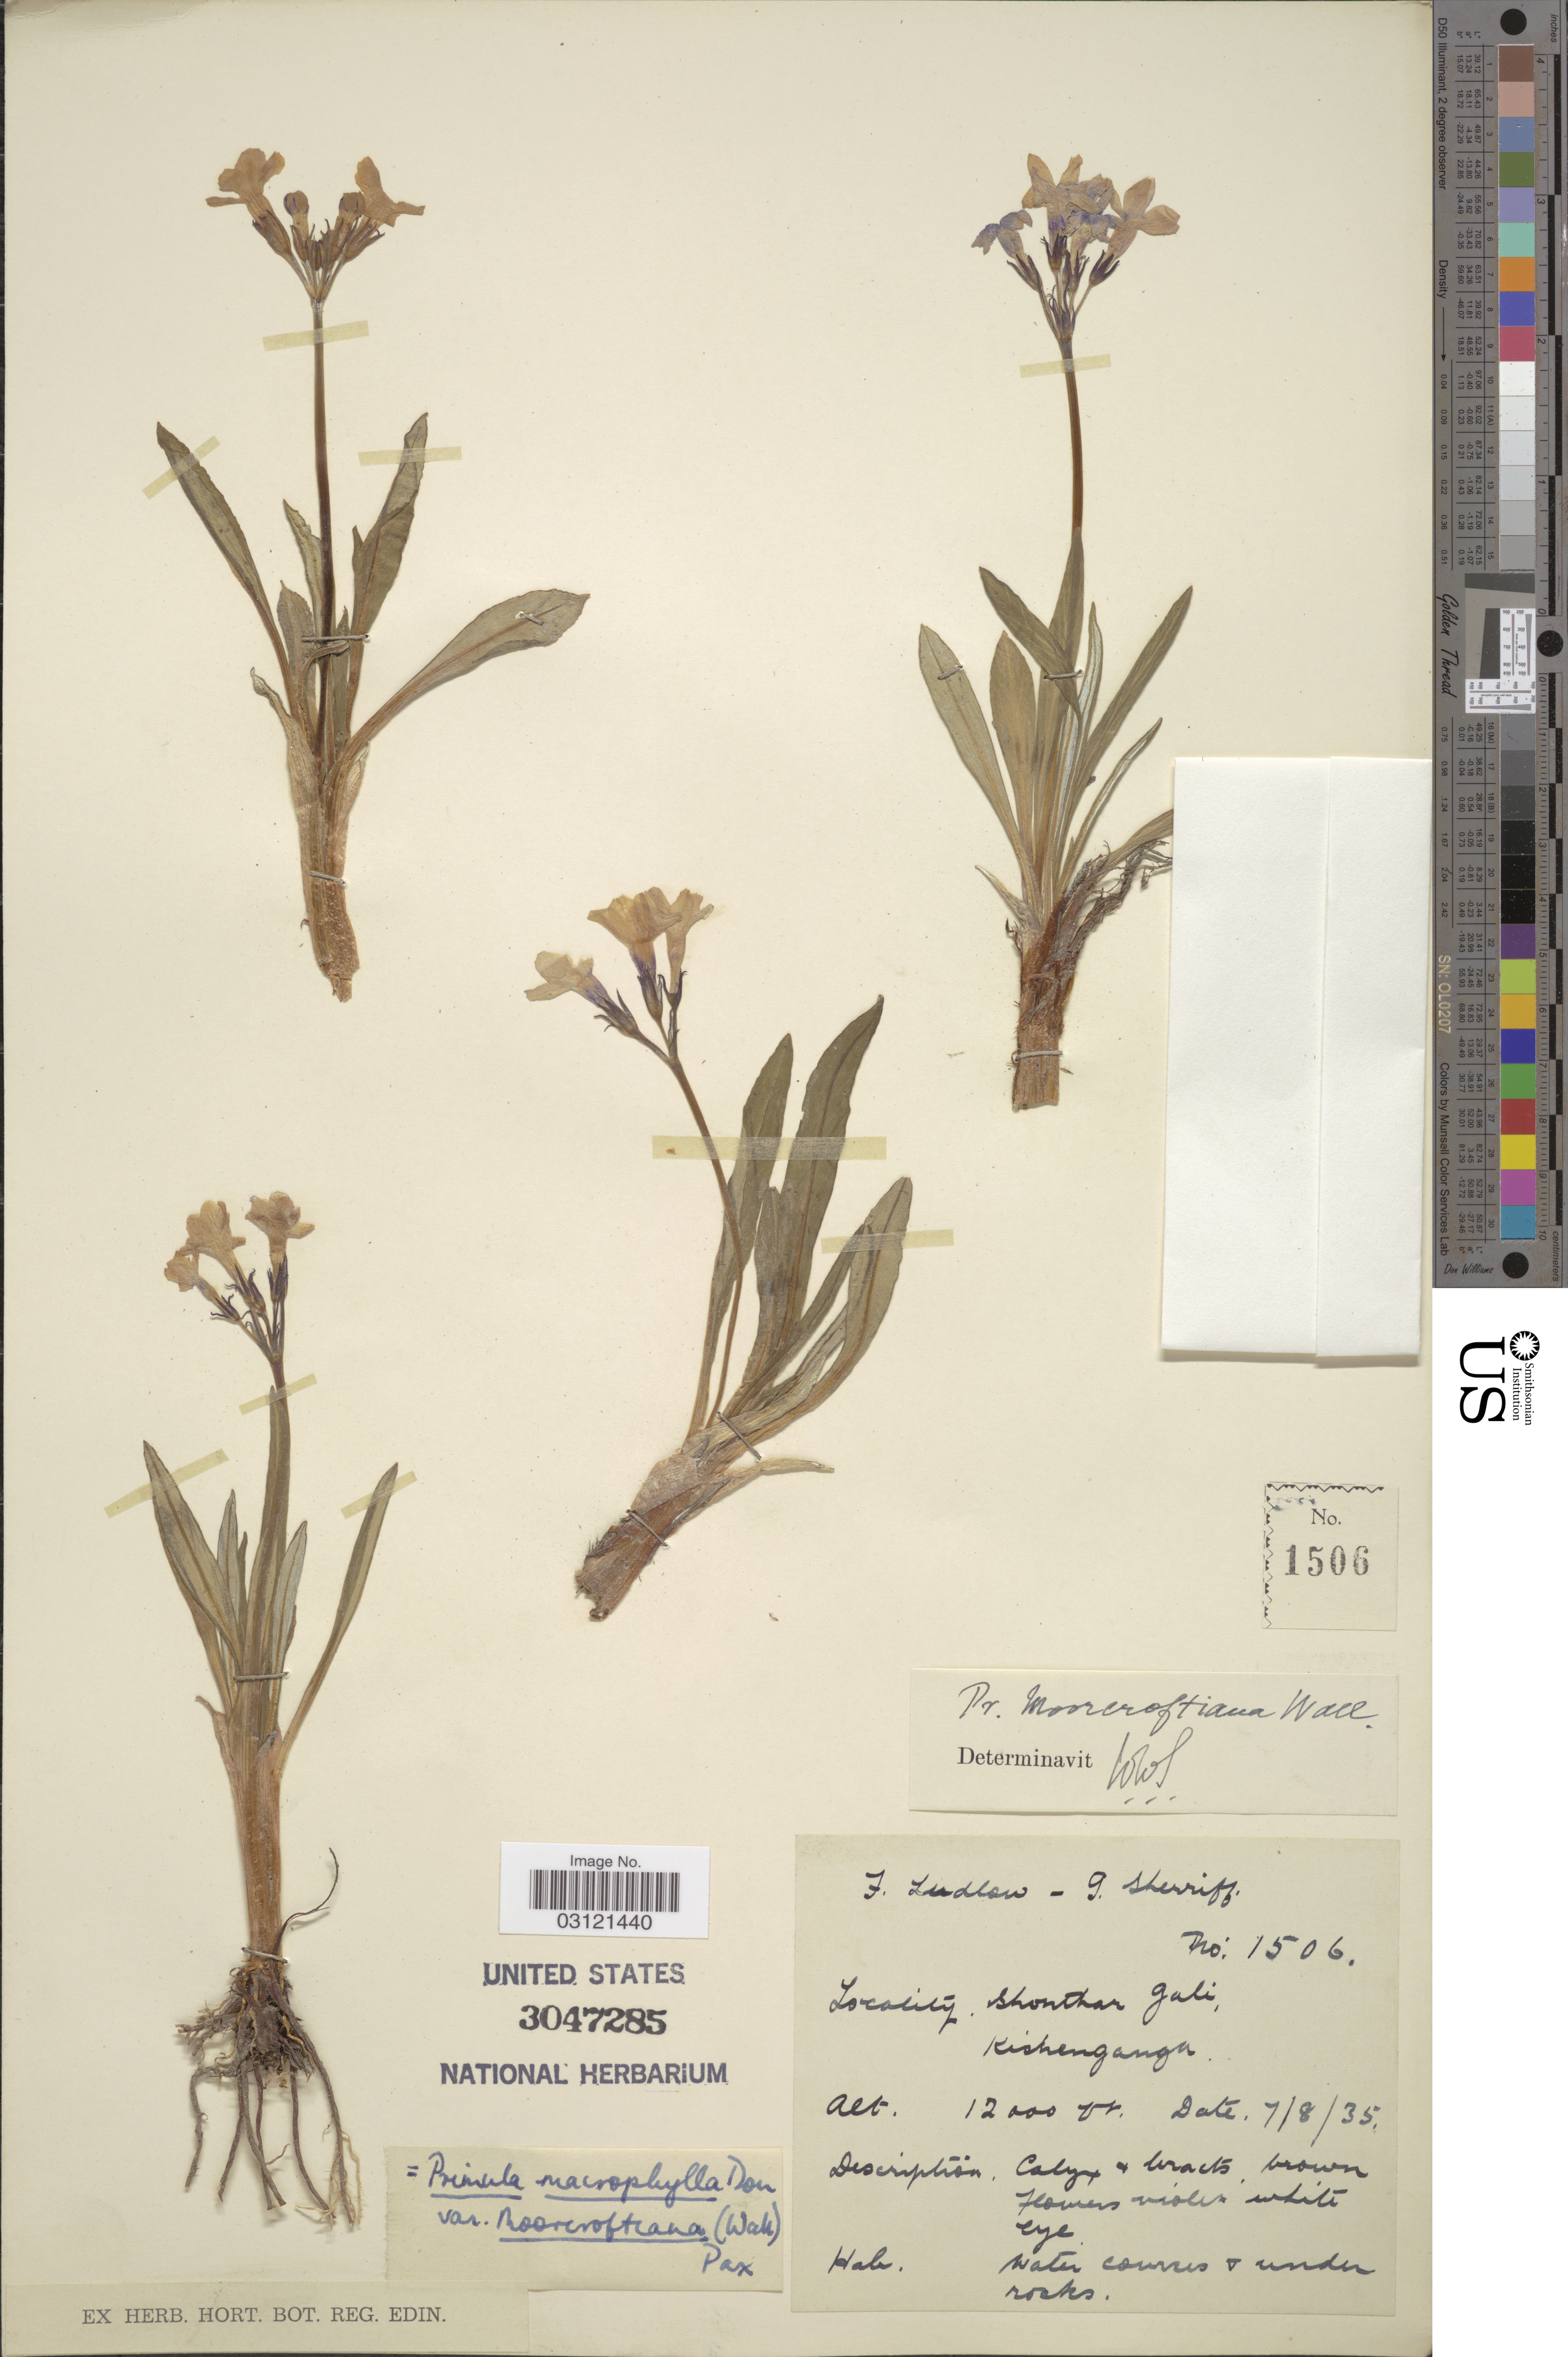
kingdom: Plantae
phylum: Tracheophyta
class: Magnoliopsida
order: Ericales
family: Primulaceae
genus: Primula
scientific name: Primula macrophylla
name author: D. Don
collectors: F. Ludlow & G. Sherriff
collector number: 1506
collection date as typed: Transcribed d/m/y: 7/8/35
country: Pakistan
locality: Shonthar Gali. Kishenganga.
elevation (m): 3658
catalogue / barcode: US 3047285